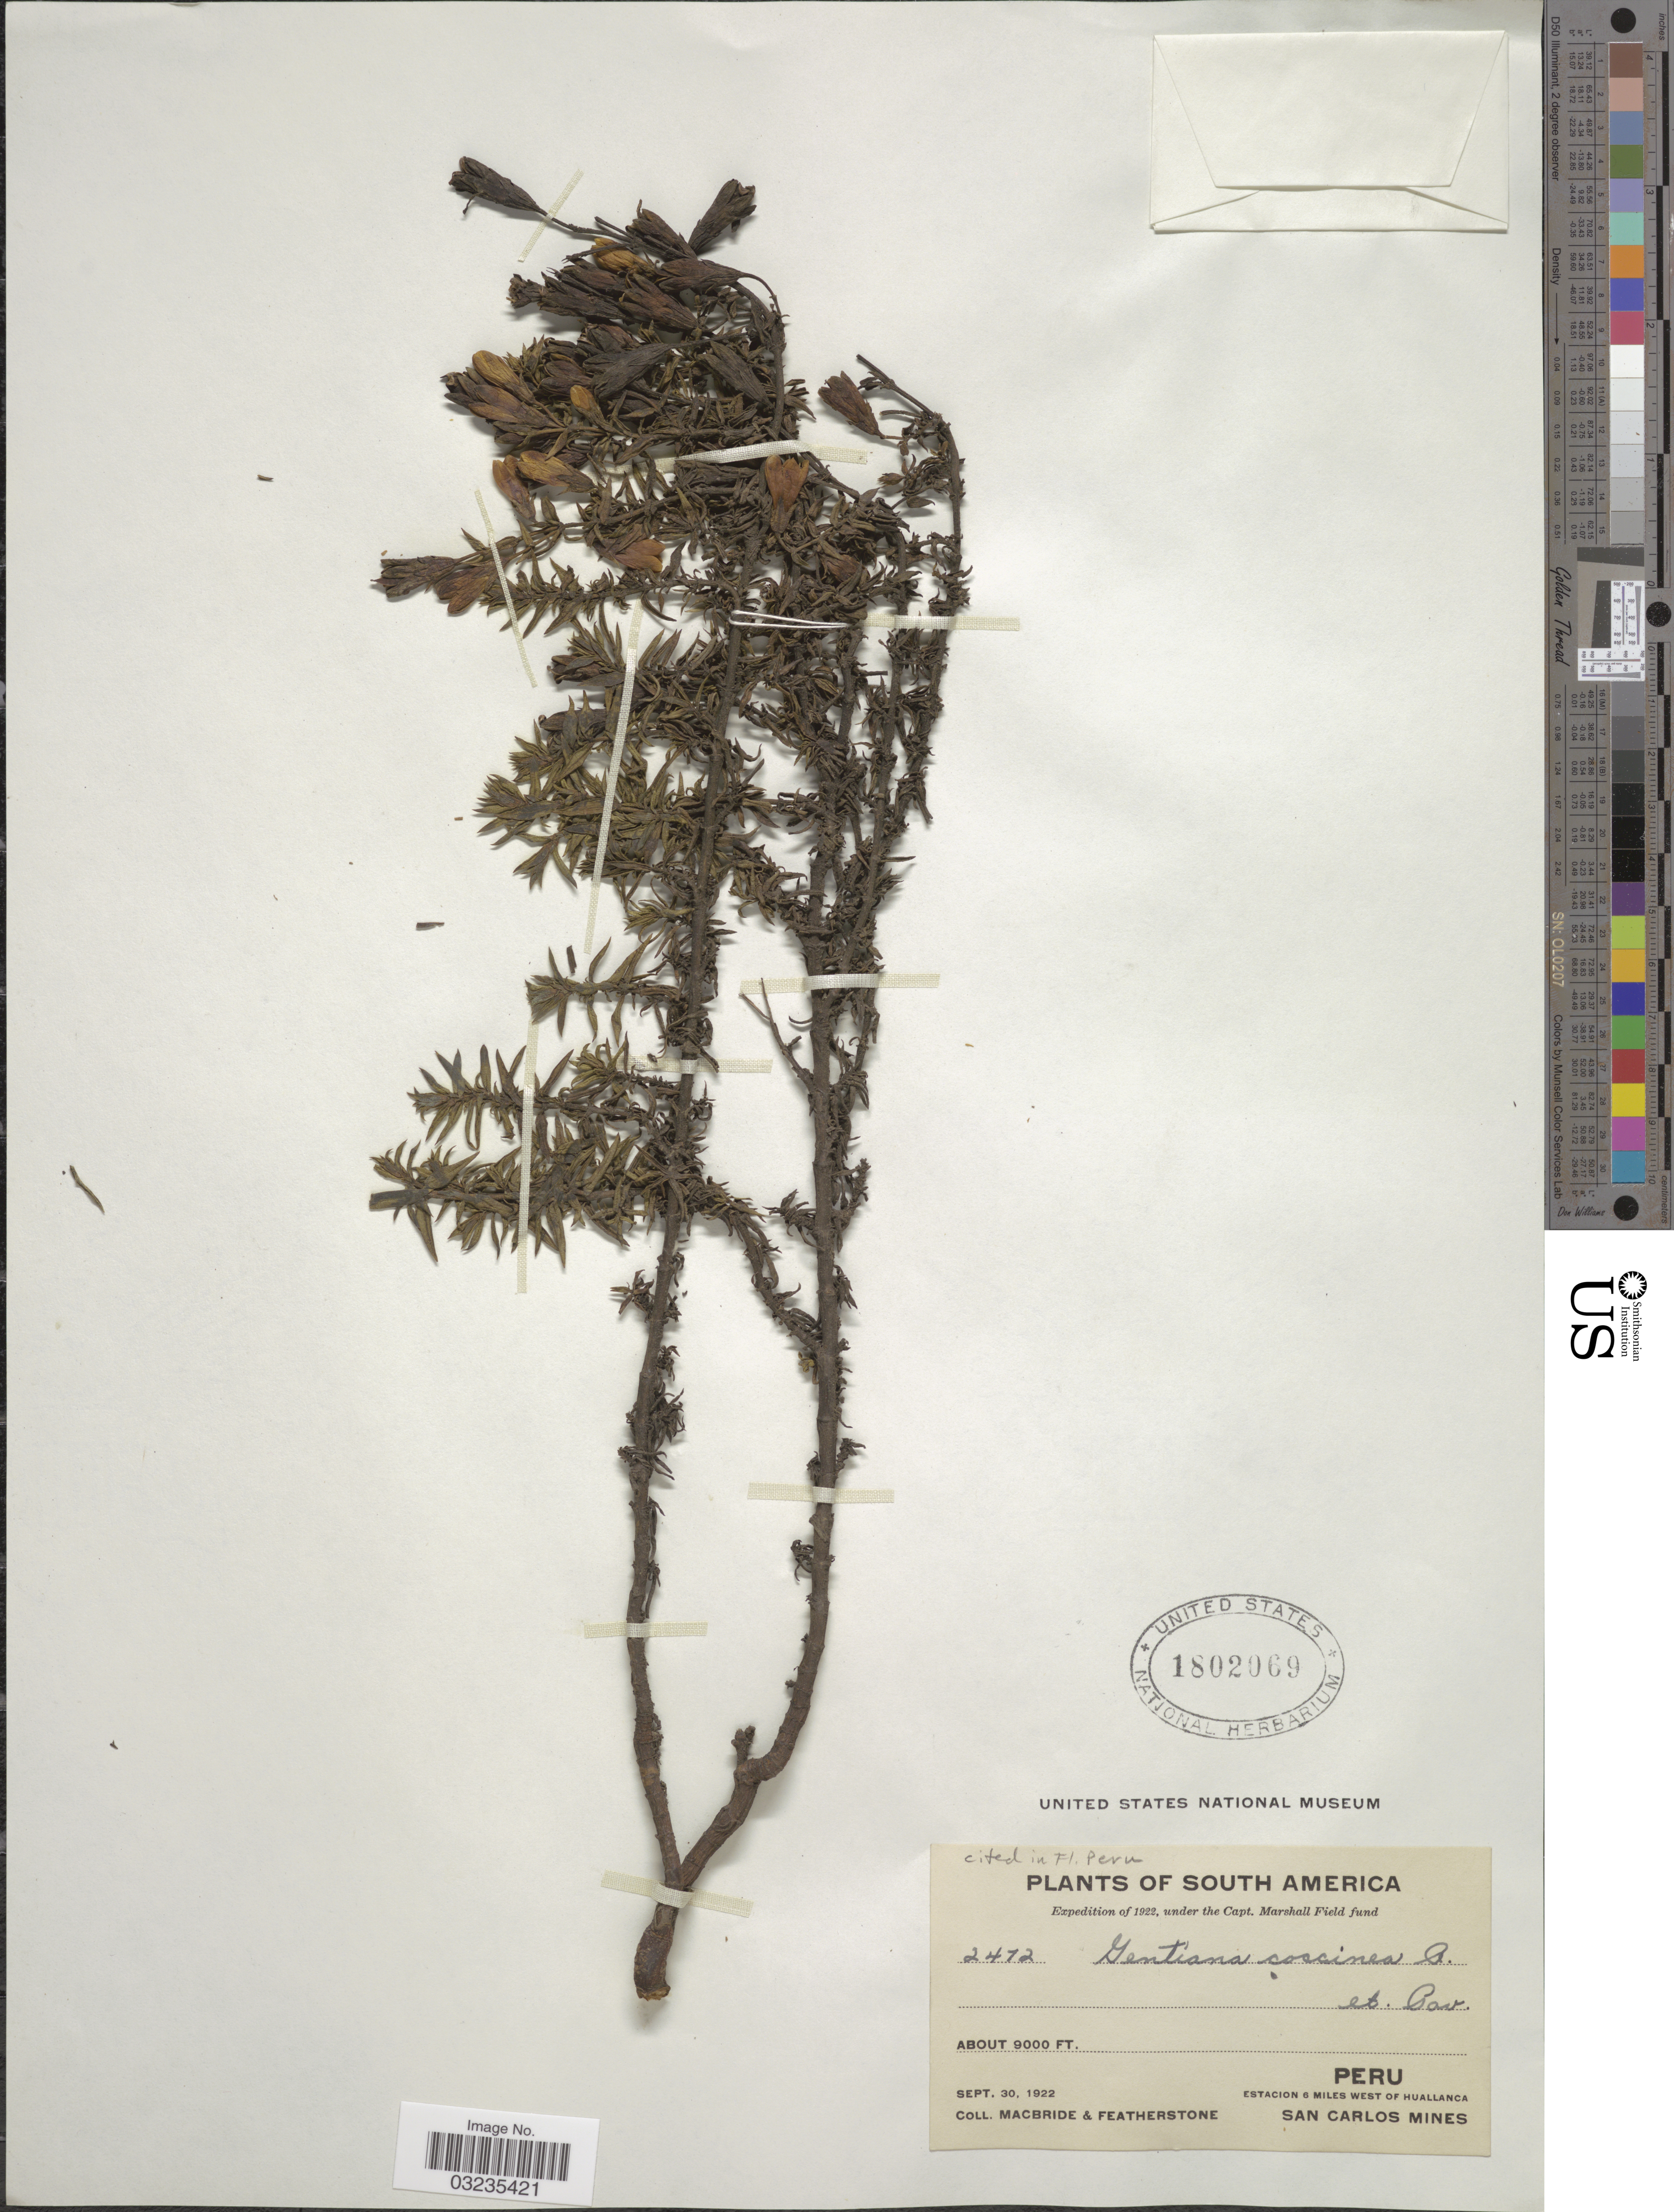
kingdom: Plantae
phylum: Tracheophyta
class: Magnoliopsida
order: Gentianales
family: Gentianaceae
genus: Gentiana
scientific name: Gentiana coccinea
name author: Ruiz & Pav. ex G. Don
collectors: Macbride, -- & -. Featherstone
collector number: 2412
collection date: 1922-09-30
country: Peru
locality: Estacion 6 miles west of Huallanca. San Carlos Mines.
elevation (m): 2743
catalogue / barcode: US 1802069